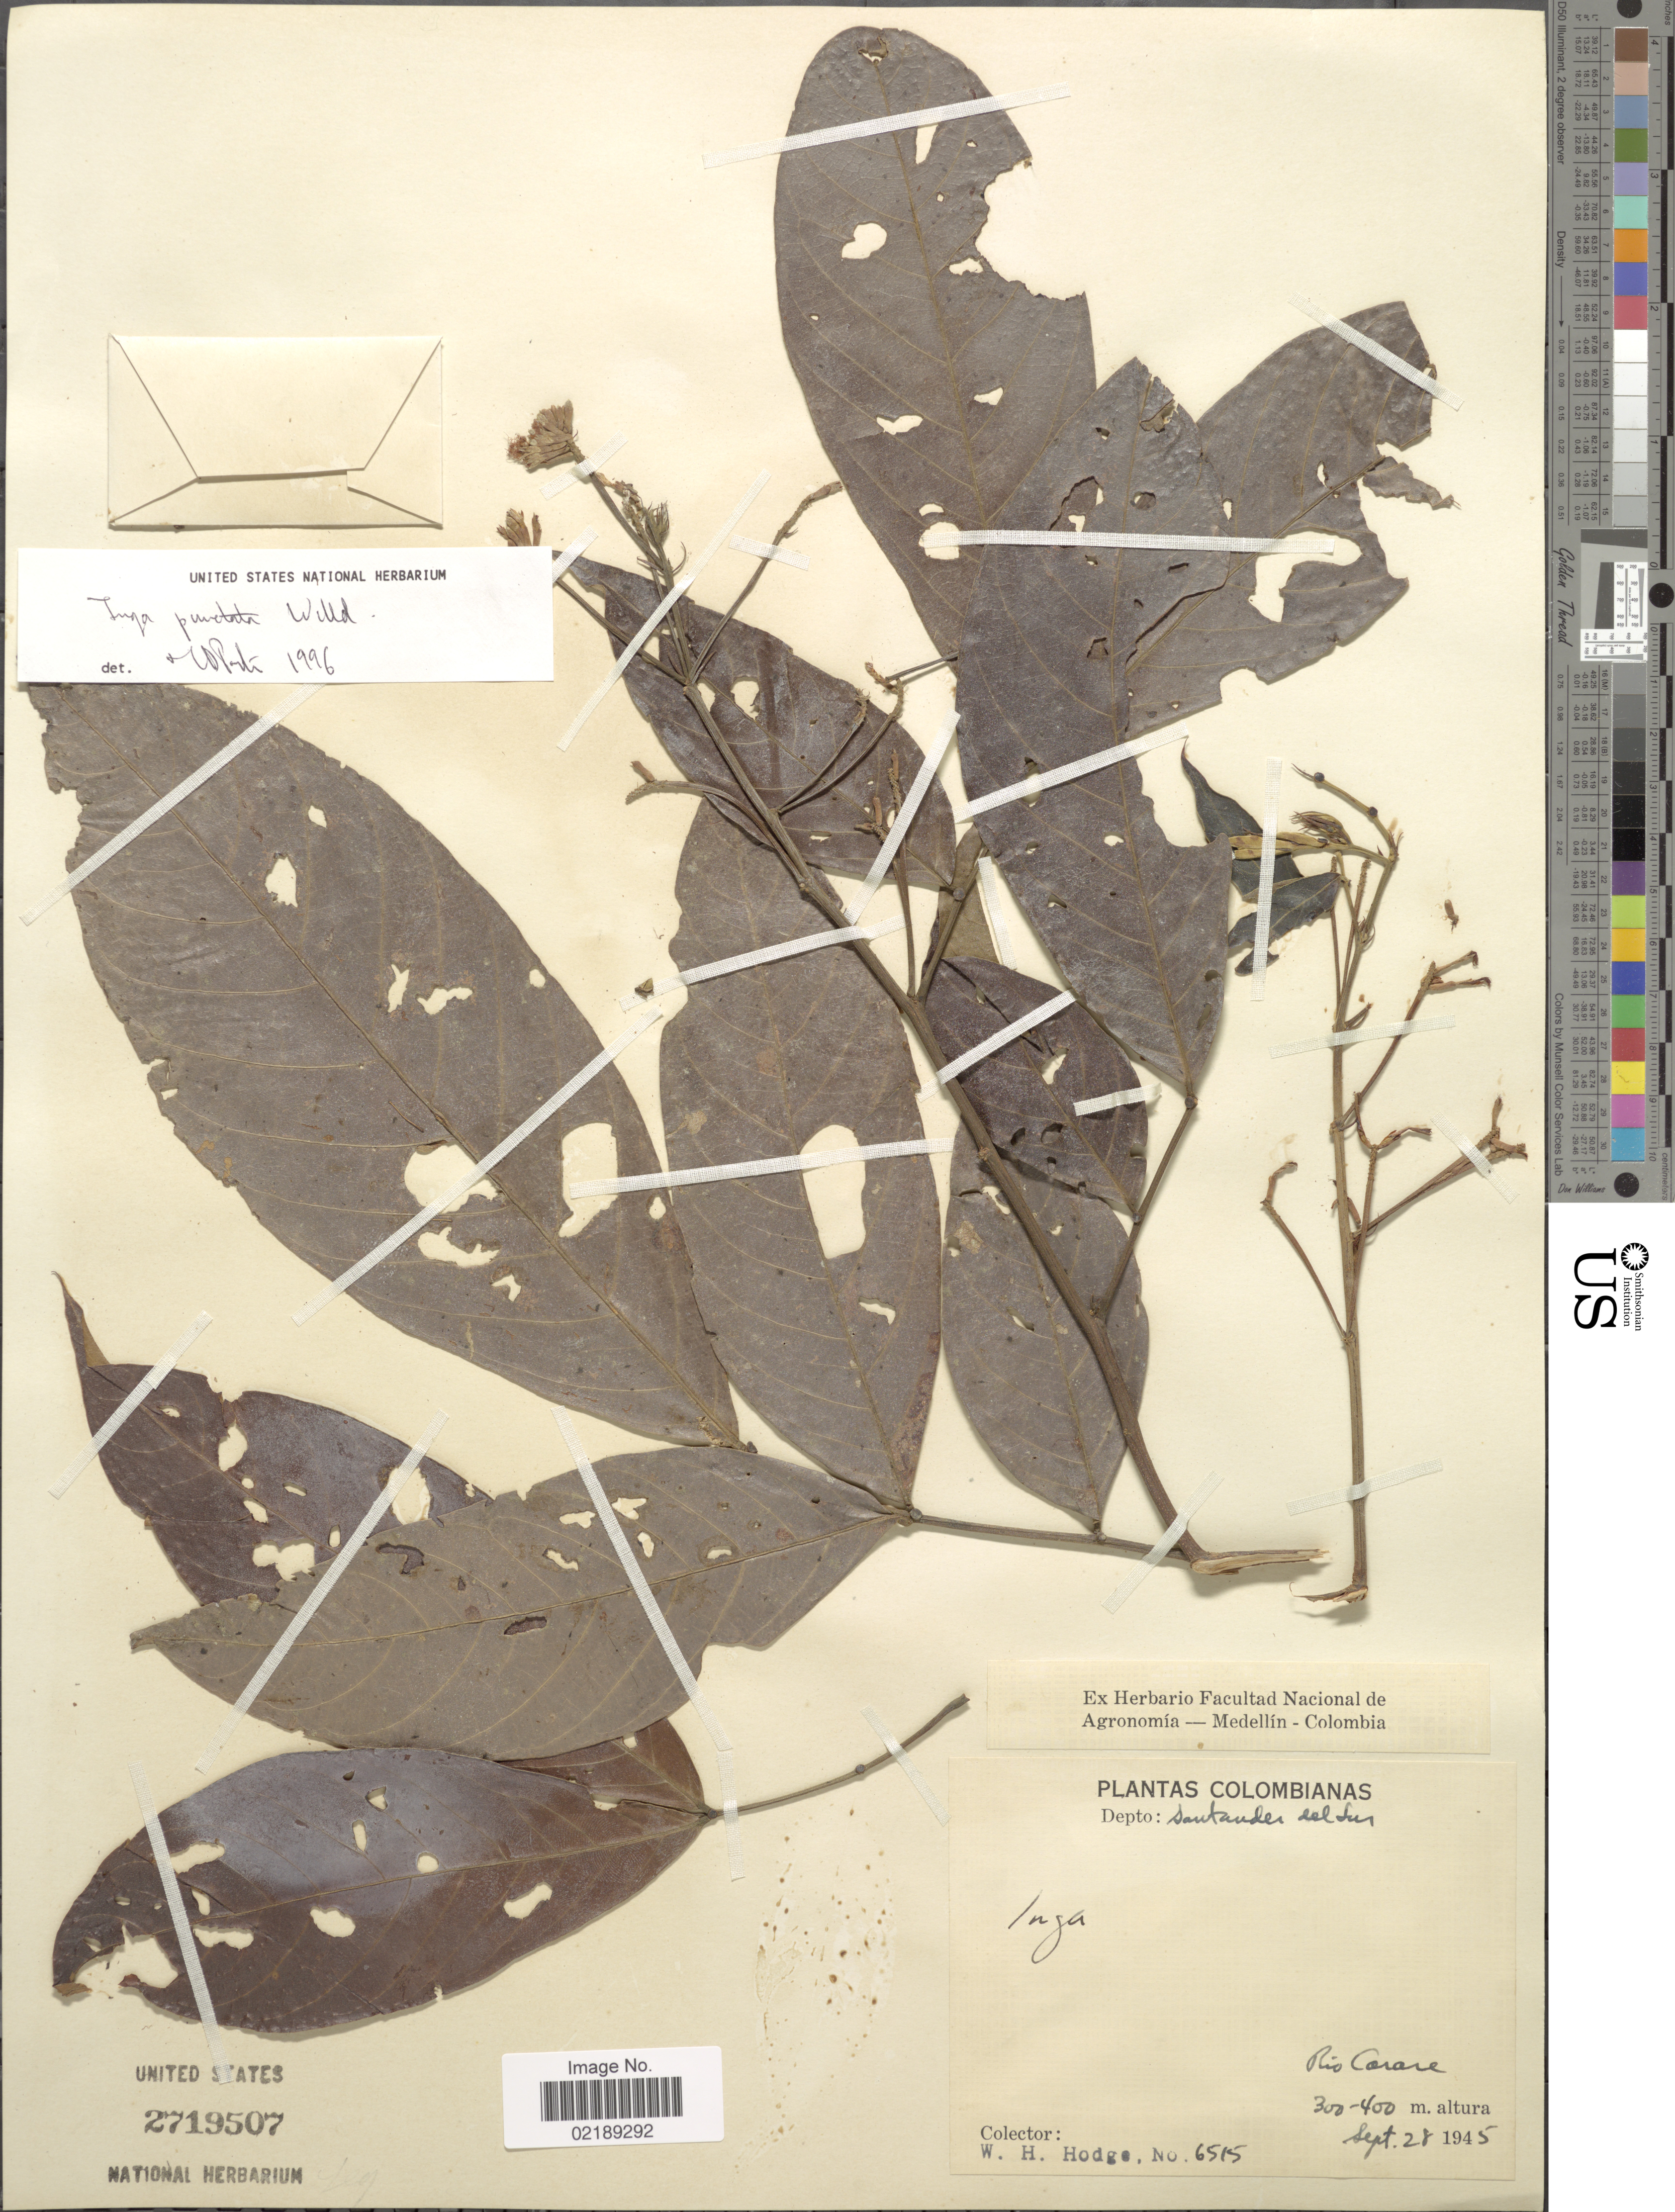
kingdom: Plantae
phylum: Tracheophyta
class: Magnoliopsida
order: Fabales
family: Fabaceae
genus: Inga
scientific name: Inga punctata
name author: Willd.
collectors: W. Hodge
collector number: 6515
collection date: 1945-09-28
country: Colombia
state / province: Santander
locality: Santander del Sur, Rio Carare.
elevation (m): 300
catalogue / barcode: US 2719507